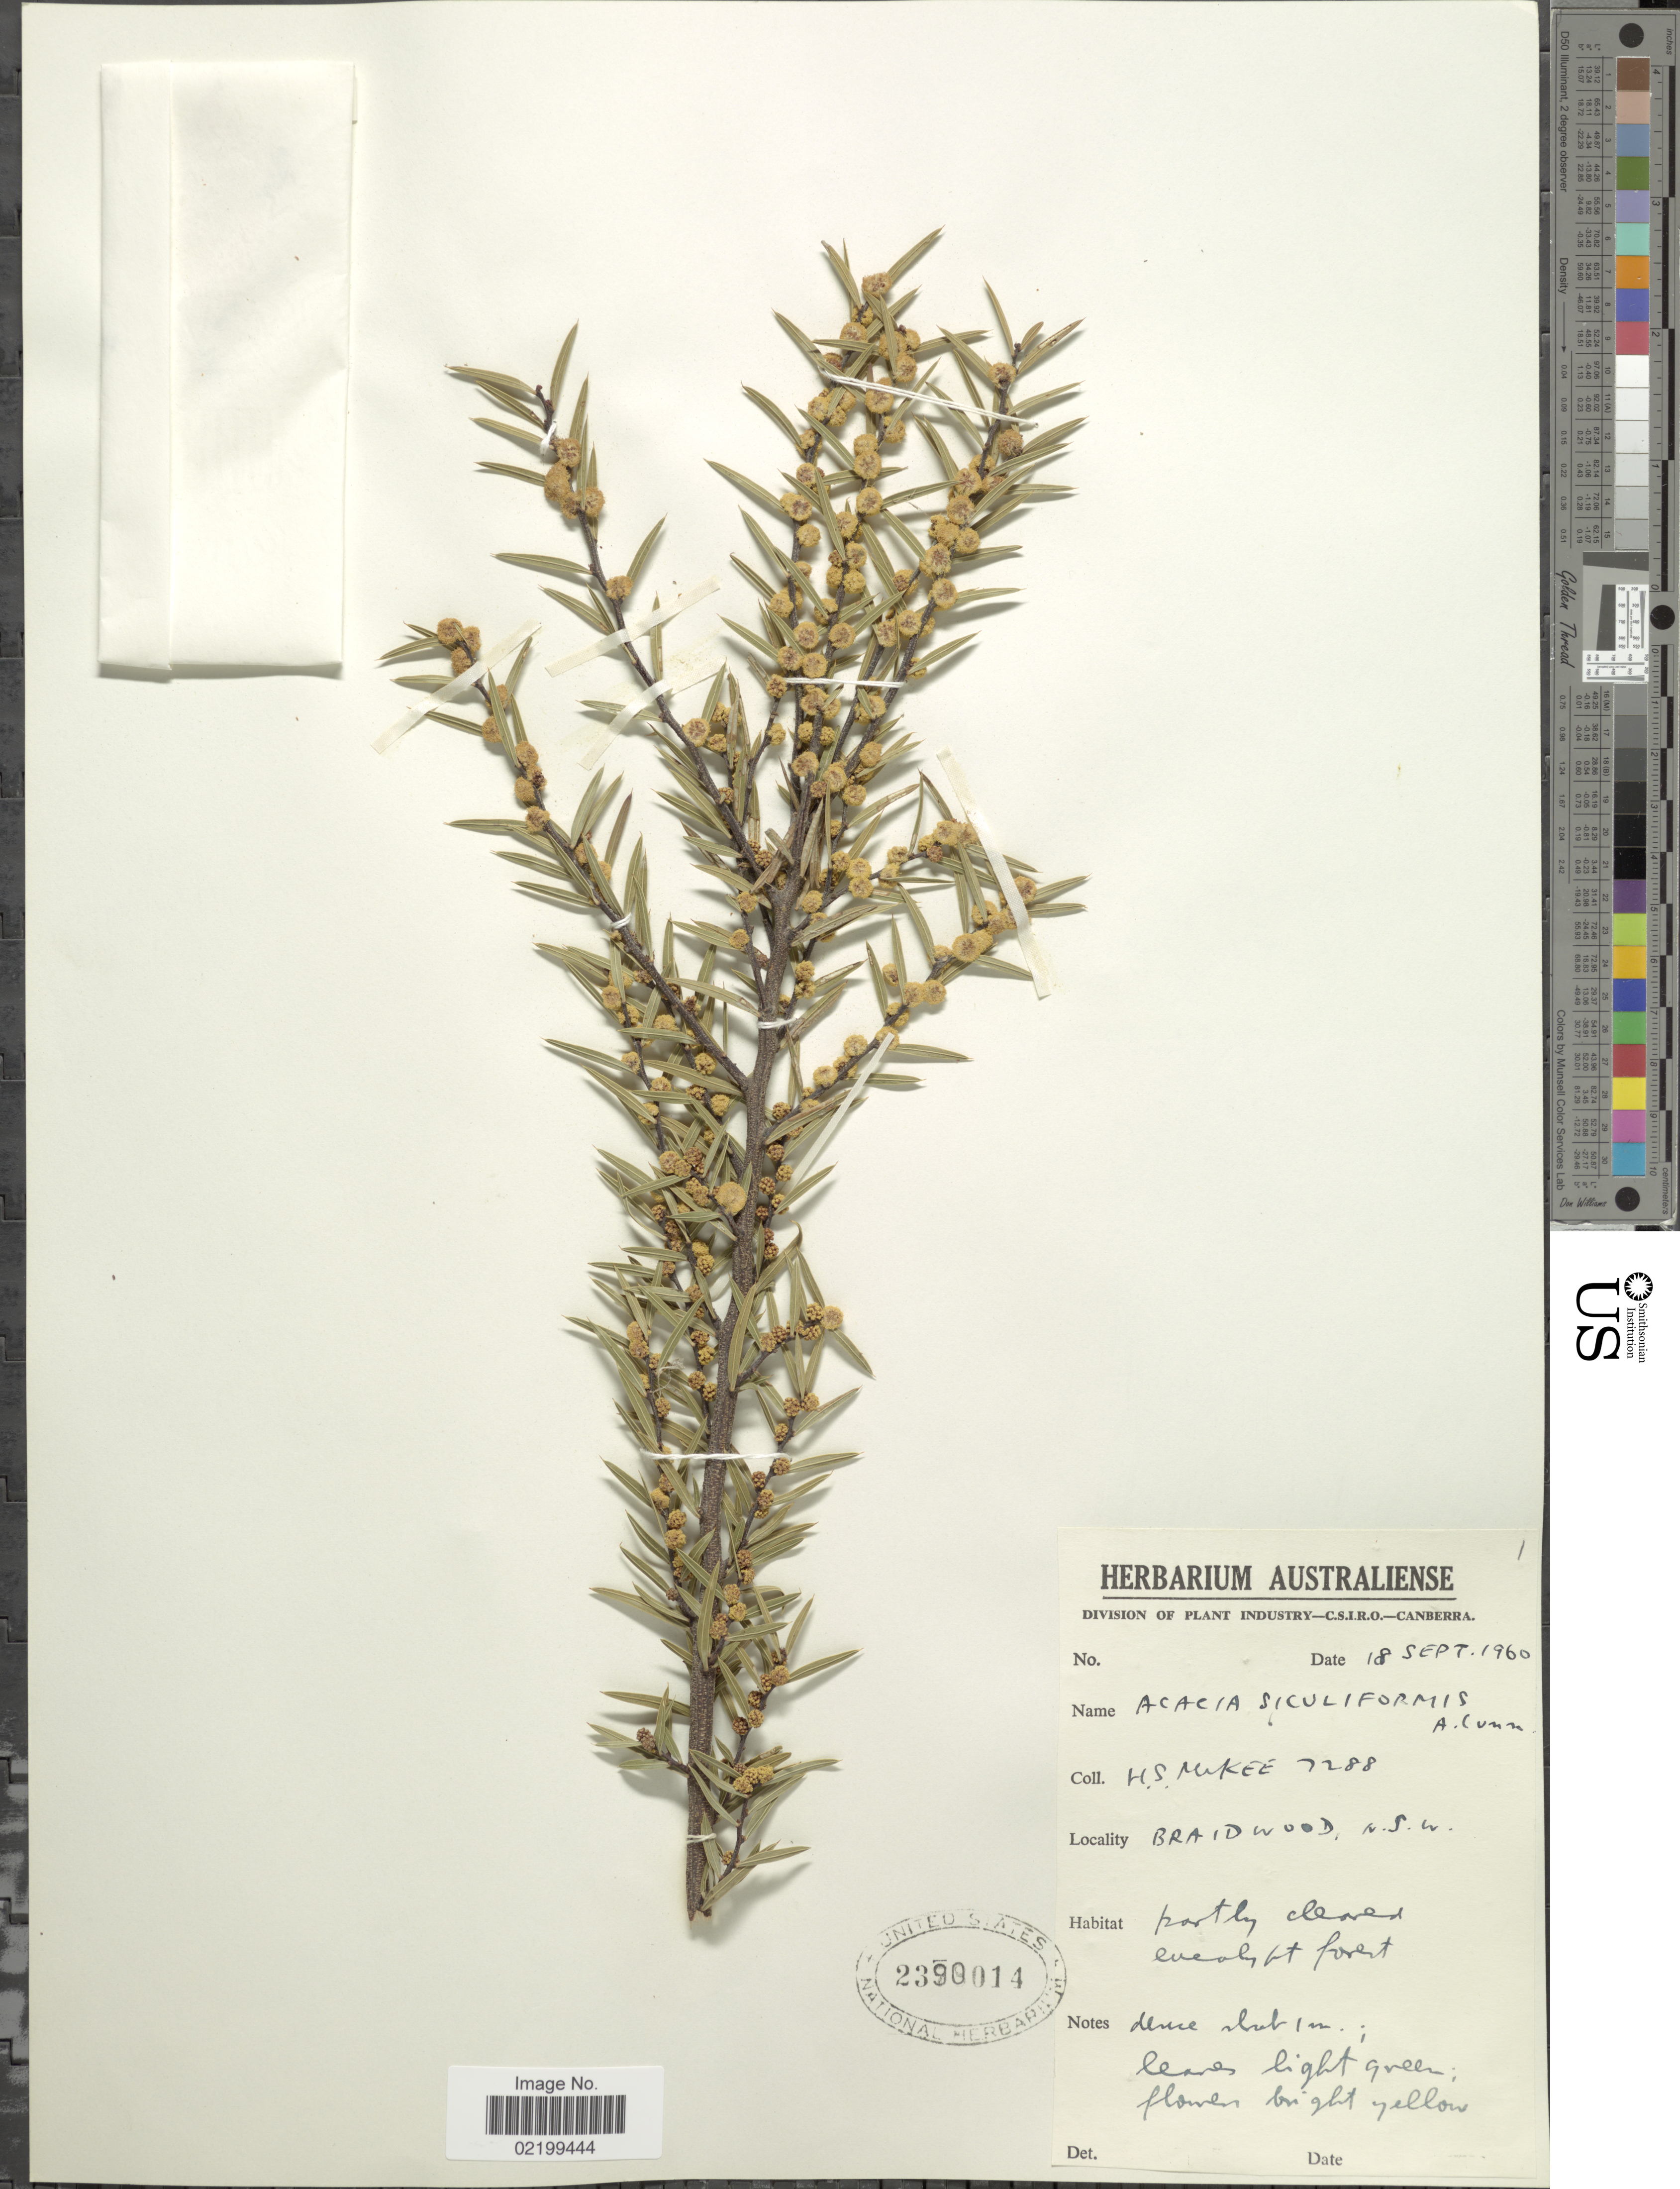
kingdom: Plantae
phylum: Tracheophyta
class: Magnoliopsida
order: Fabales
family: Fabaceae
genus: Acacia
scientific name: Acacia siculiformis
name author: Benth.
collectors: Mukee, H.S.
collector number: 7288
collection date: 1960-09-18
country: Australia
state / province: New South Wales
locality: Braidwood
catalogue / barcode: US 2390014